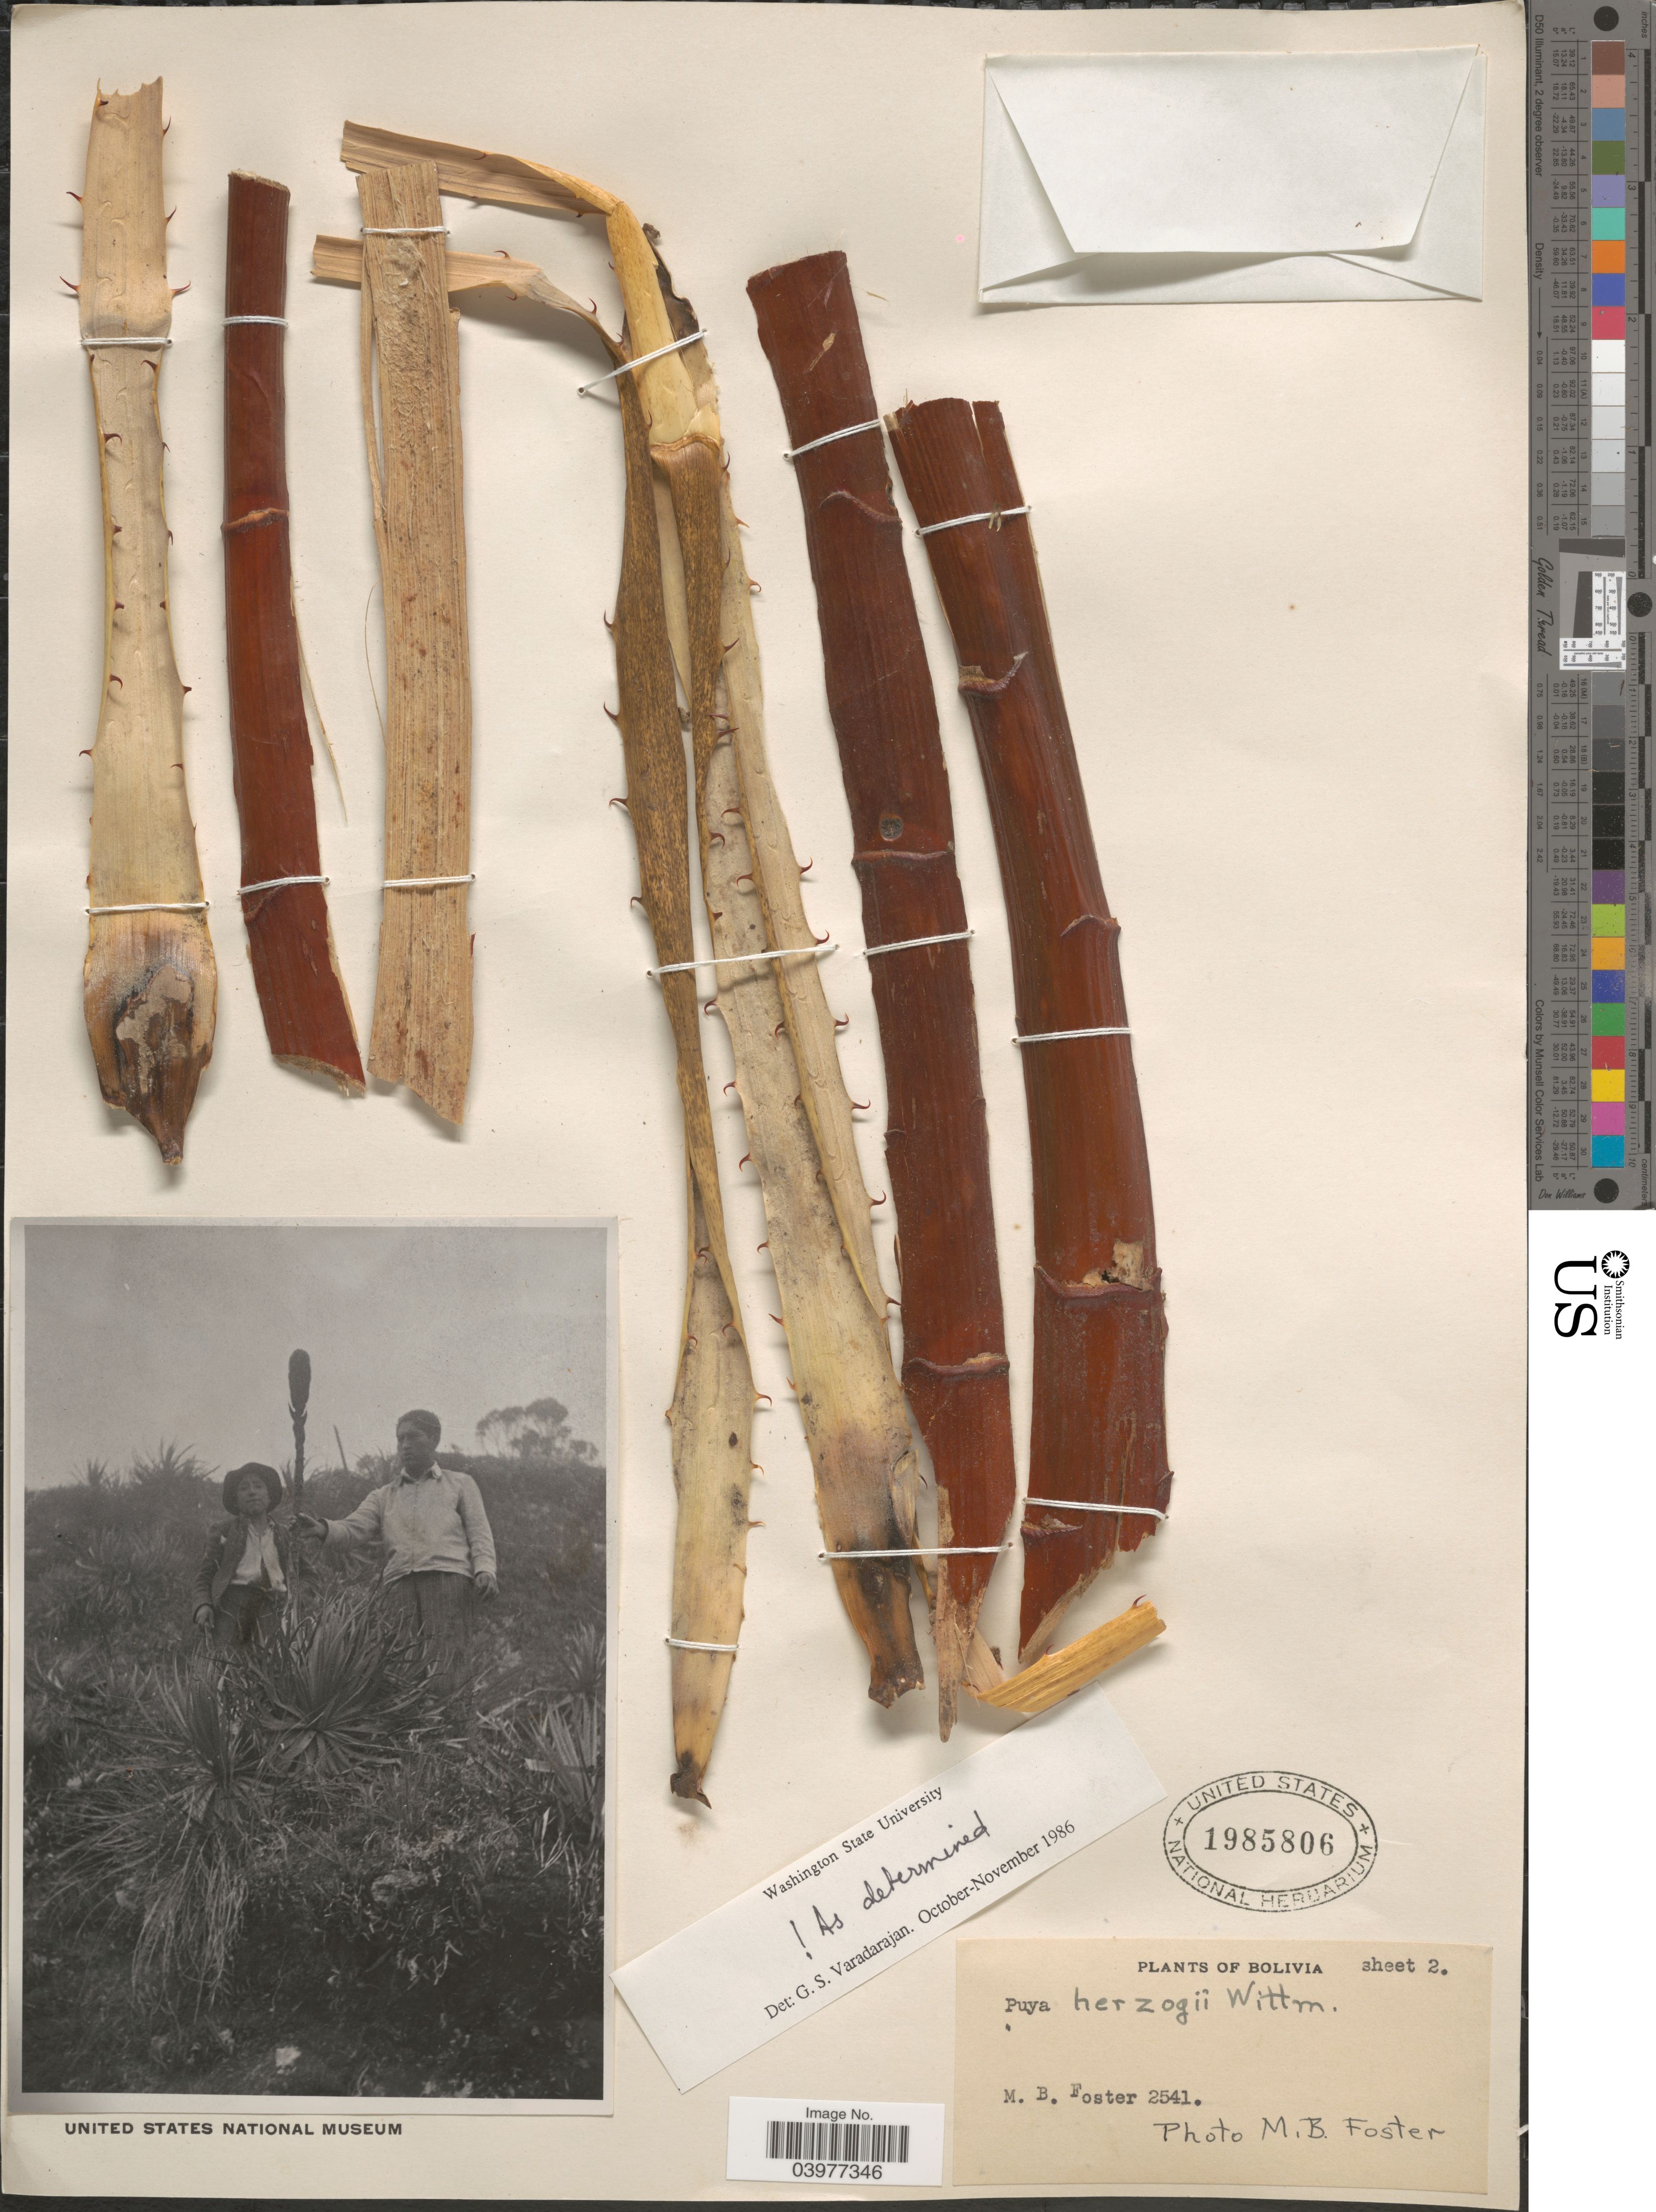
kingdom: Plantae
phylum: Tracheophyta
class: Liliopsida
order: Poales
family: Bromeliaceae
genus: Puya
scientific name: Puya herzogii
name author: Wittm.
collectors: M. B. Foster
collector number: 2541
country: Bolivia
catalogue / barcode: US 1985806